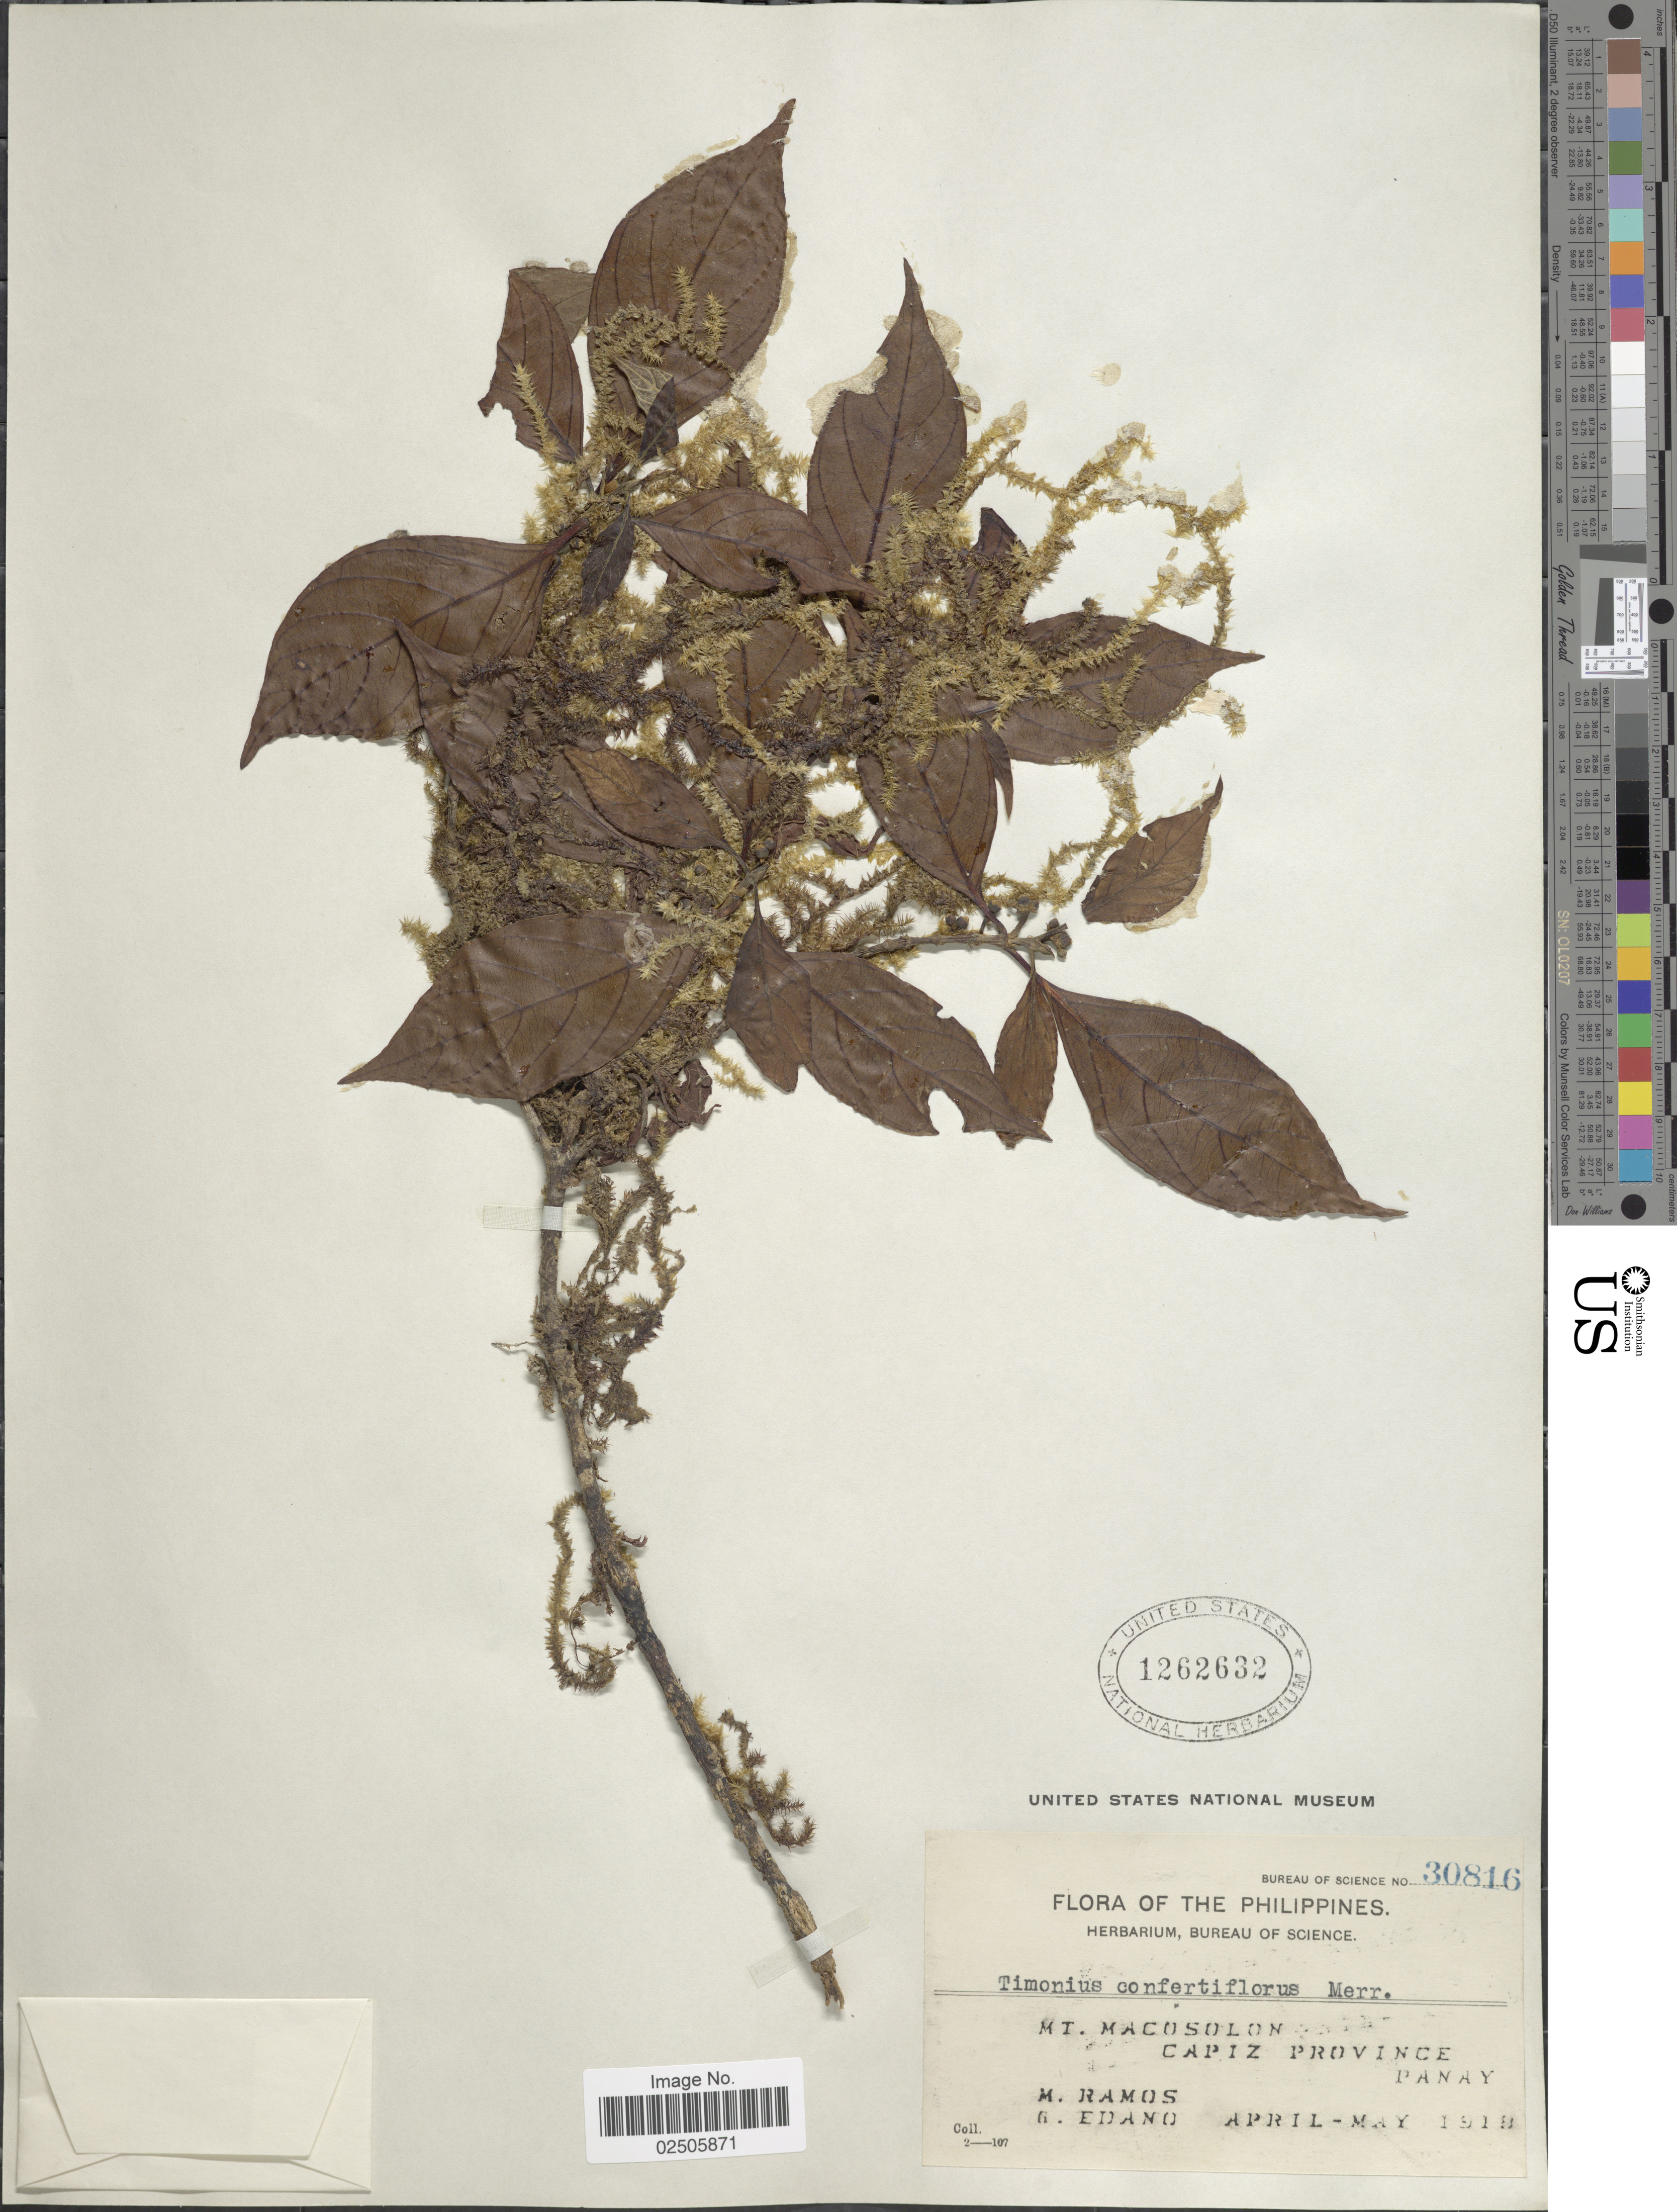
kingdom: Plantae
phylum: Tracheophyta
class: Magnoliopsida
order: Gentianales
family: Rubiaceae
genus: Timonius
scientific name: Timonius confertiflorus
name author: Merr.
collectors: M. Ramos & G. Edaño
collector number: Bureau Of Science 30816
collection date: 1918-04/1918-05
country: Philippines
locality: Mt. Macosolon, Capiz Province, Panay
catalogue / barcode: US 1262632